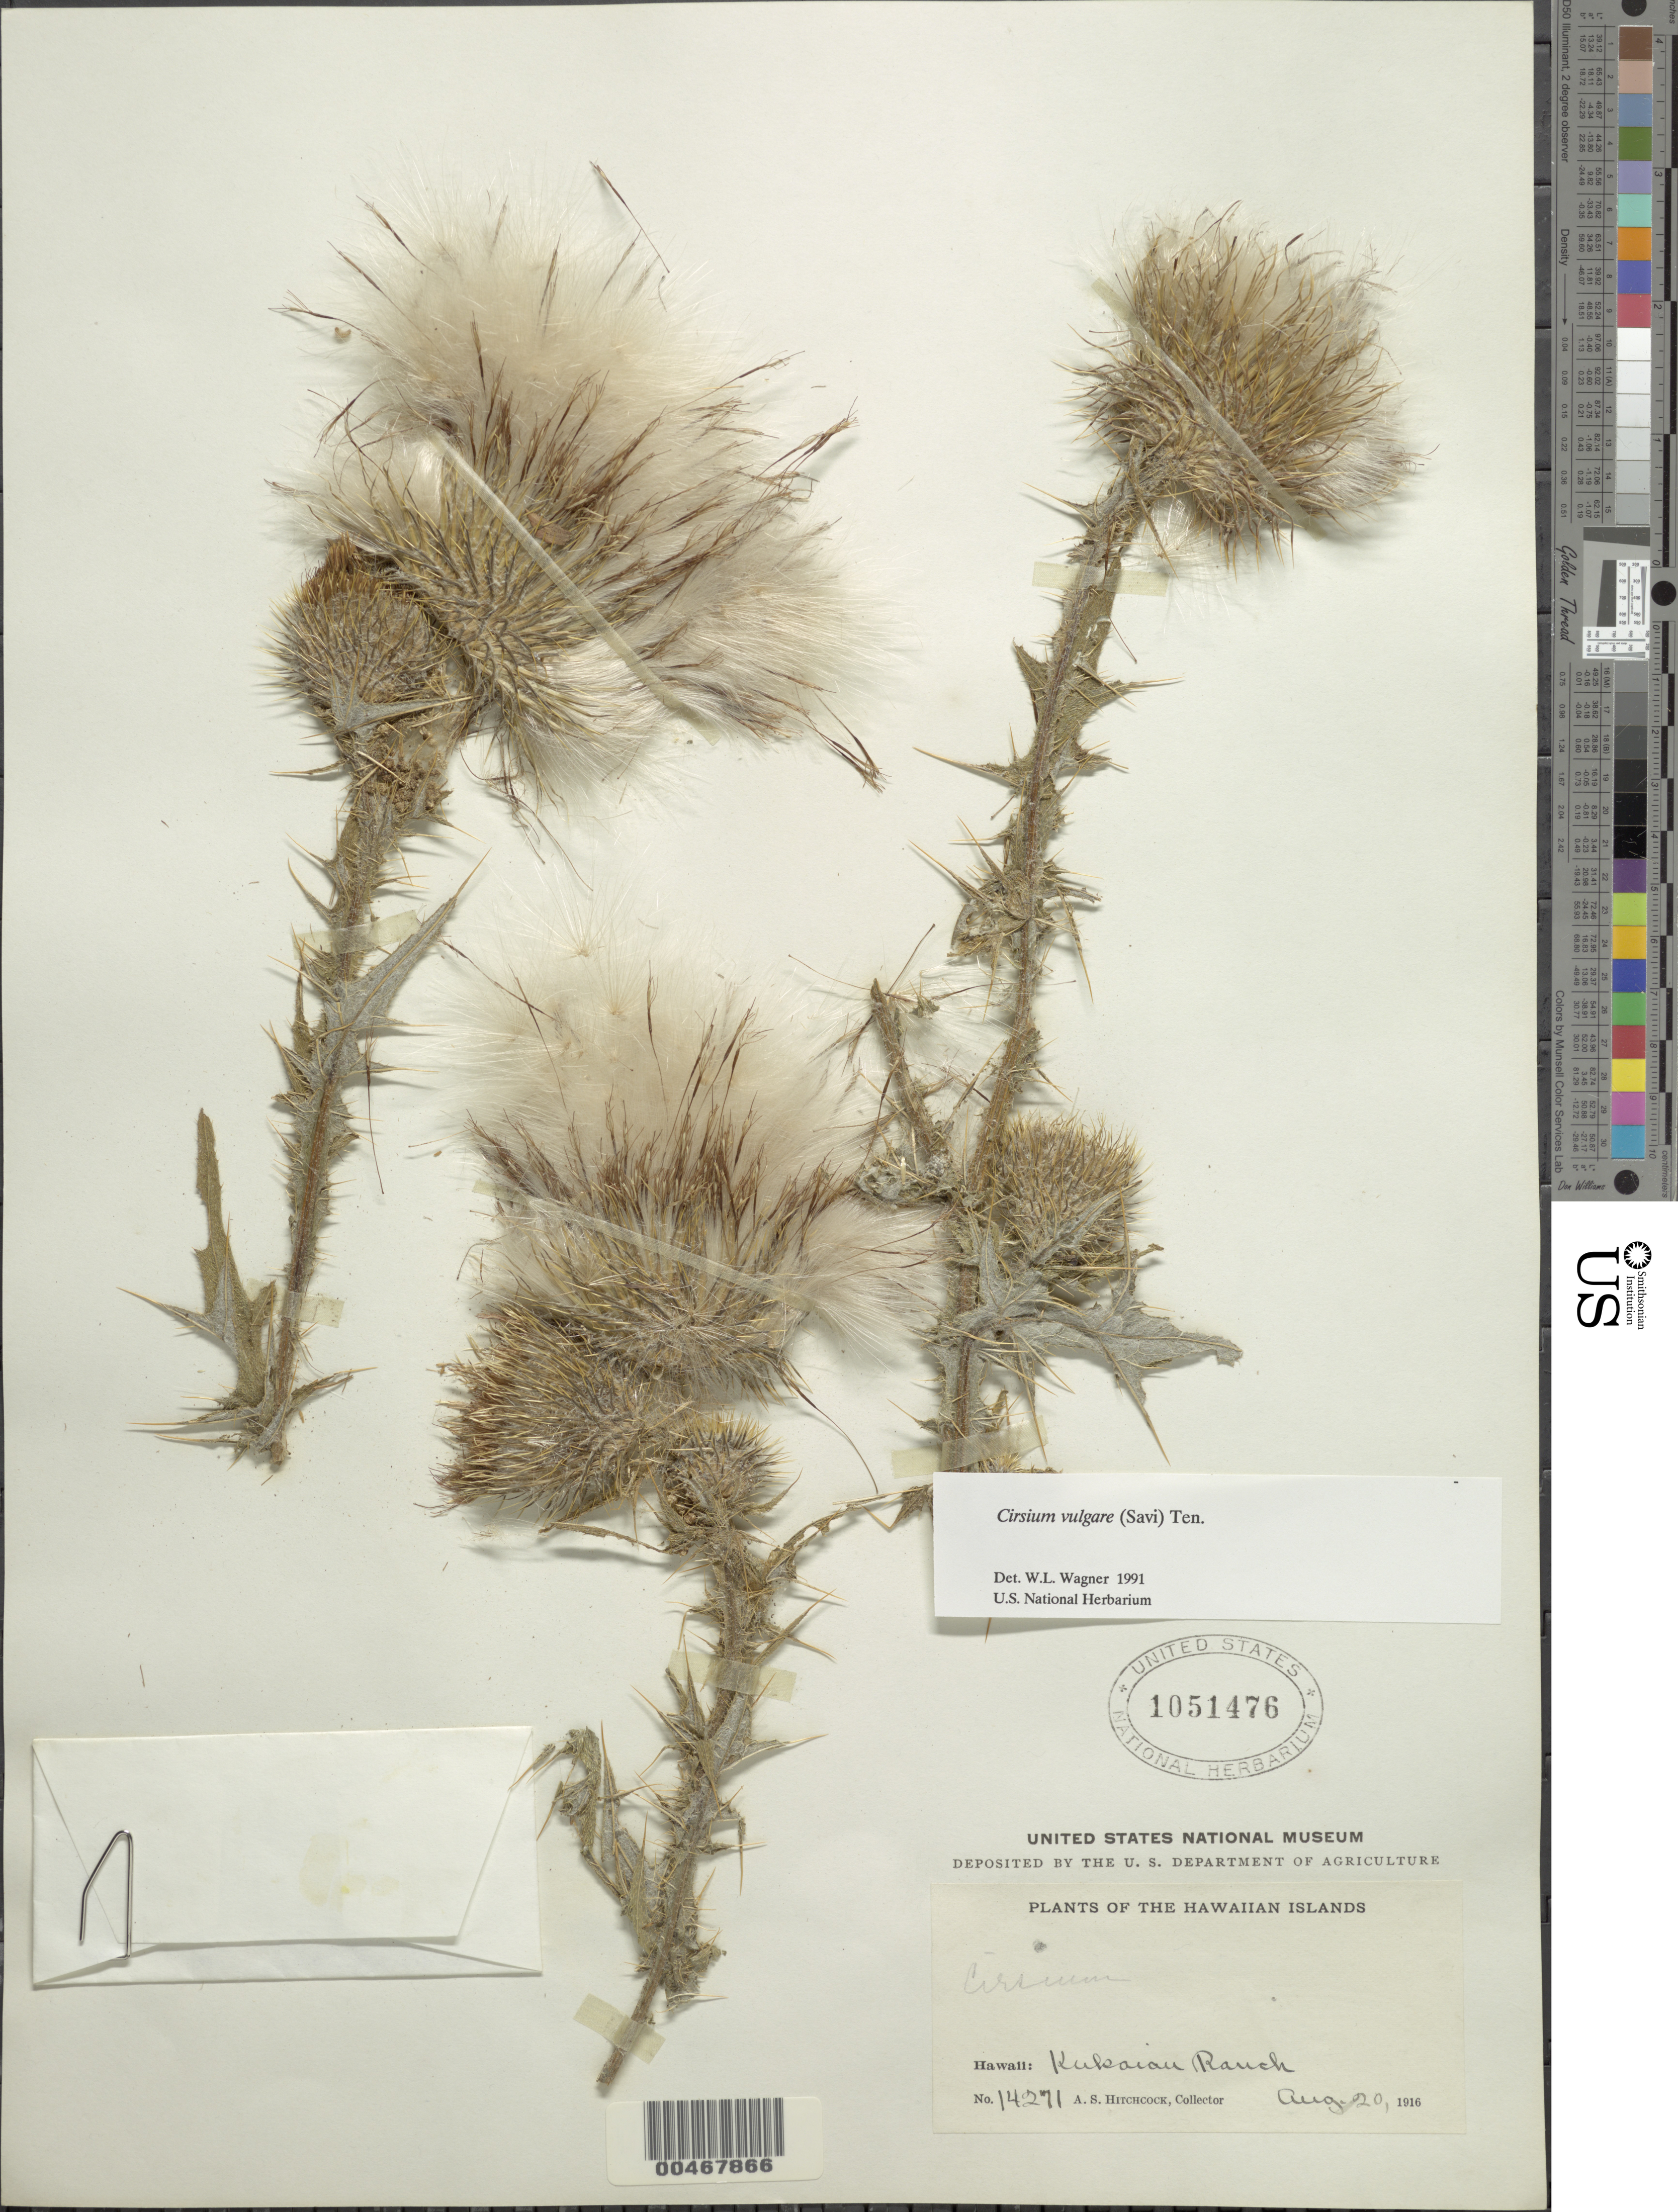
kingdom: Plantae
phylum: Tracheophyta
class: Magnoliopsida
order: Asterales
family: Asteraceae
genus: Cirsium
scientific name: Cirsium vulgare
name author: (Savi) Ten.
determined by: Wagner, W. L., (BOT), Smithsonian Institution - National Museum of Natural History (UNITED STATES)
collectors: A. S. Hitchcock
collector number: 14271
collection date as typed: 20 Aug 1916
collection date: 1916-08-20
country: United States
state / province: Hawaii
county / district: Hawaii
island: Hawaii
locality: Kukaiau Ranch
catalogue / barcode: US 1051476